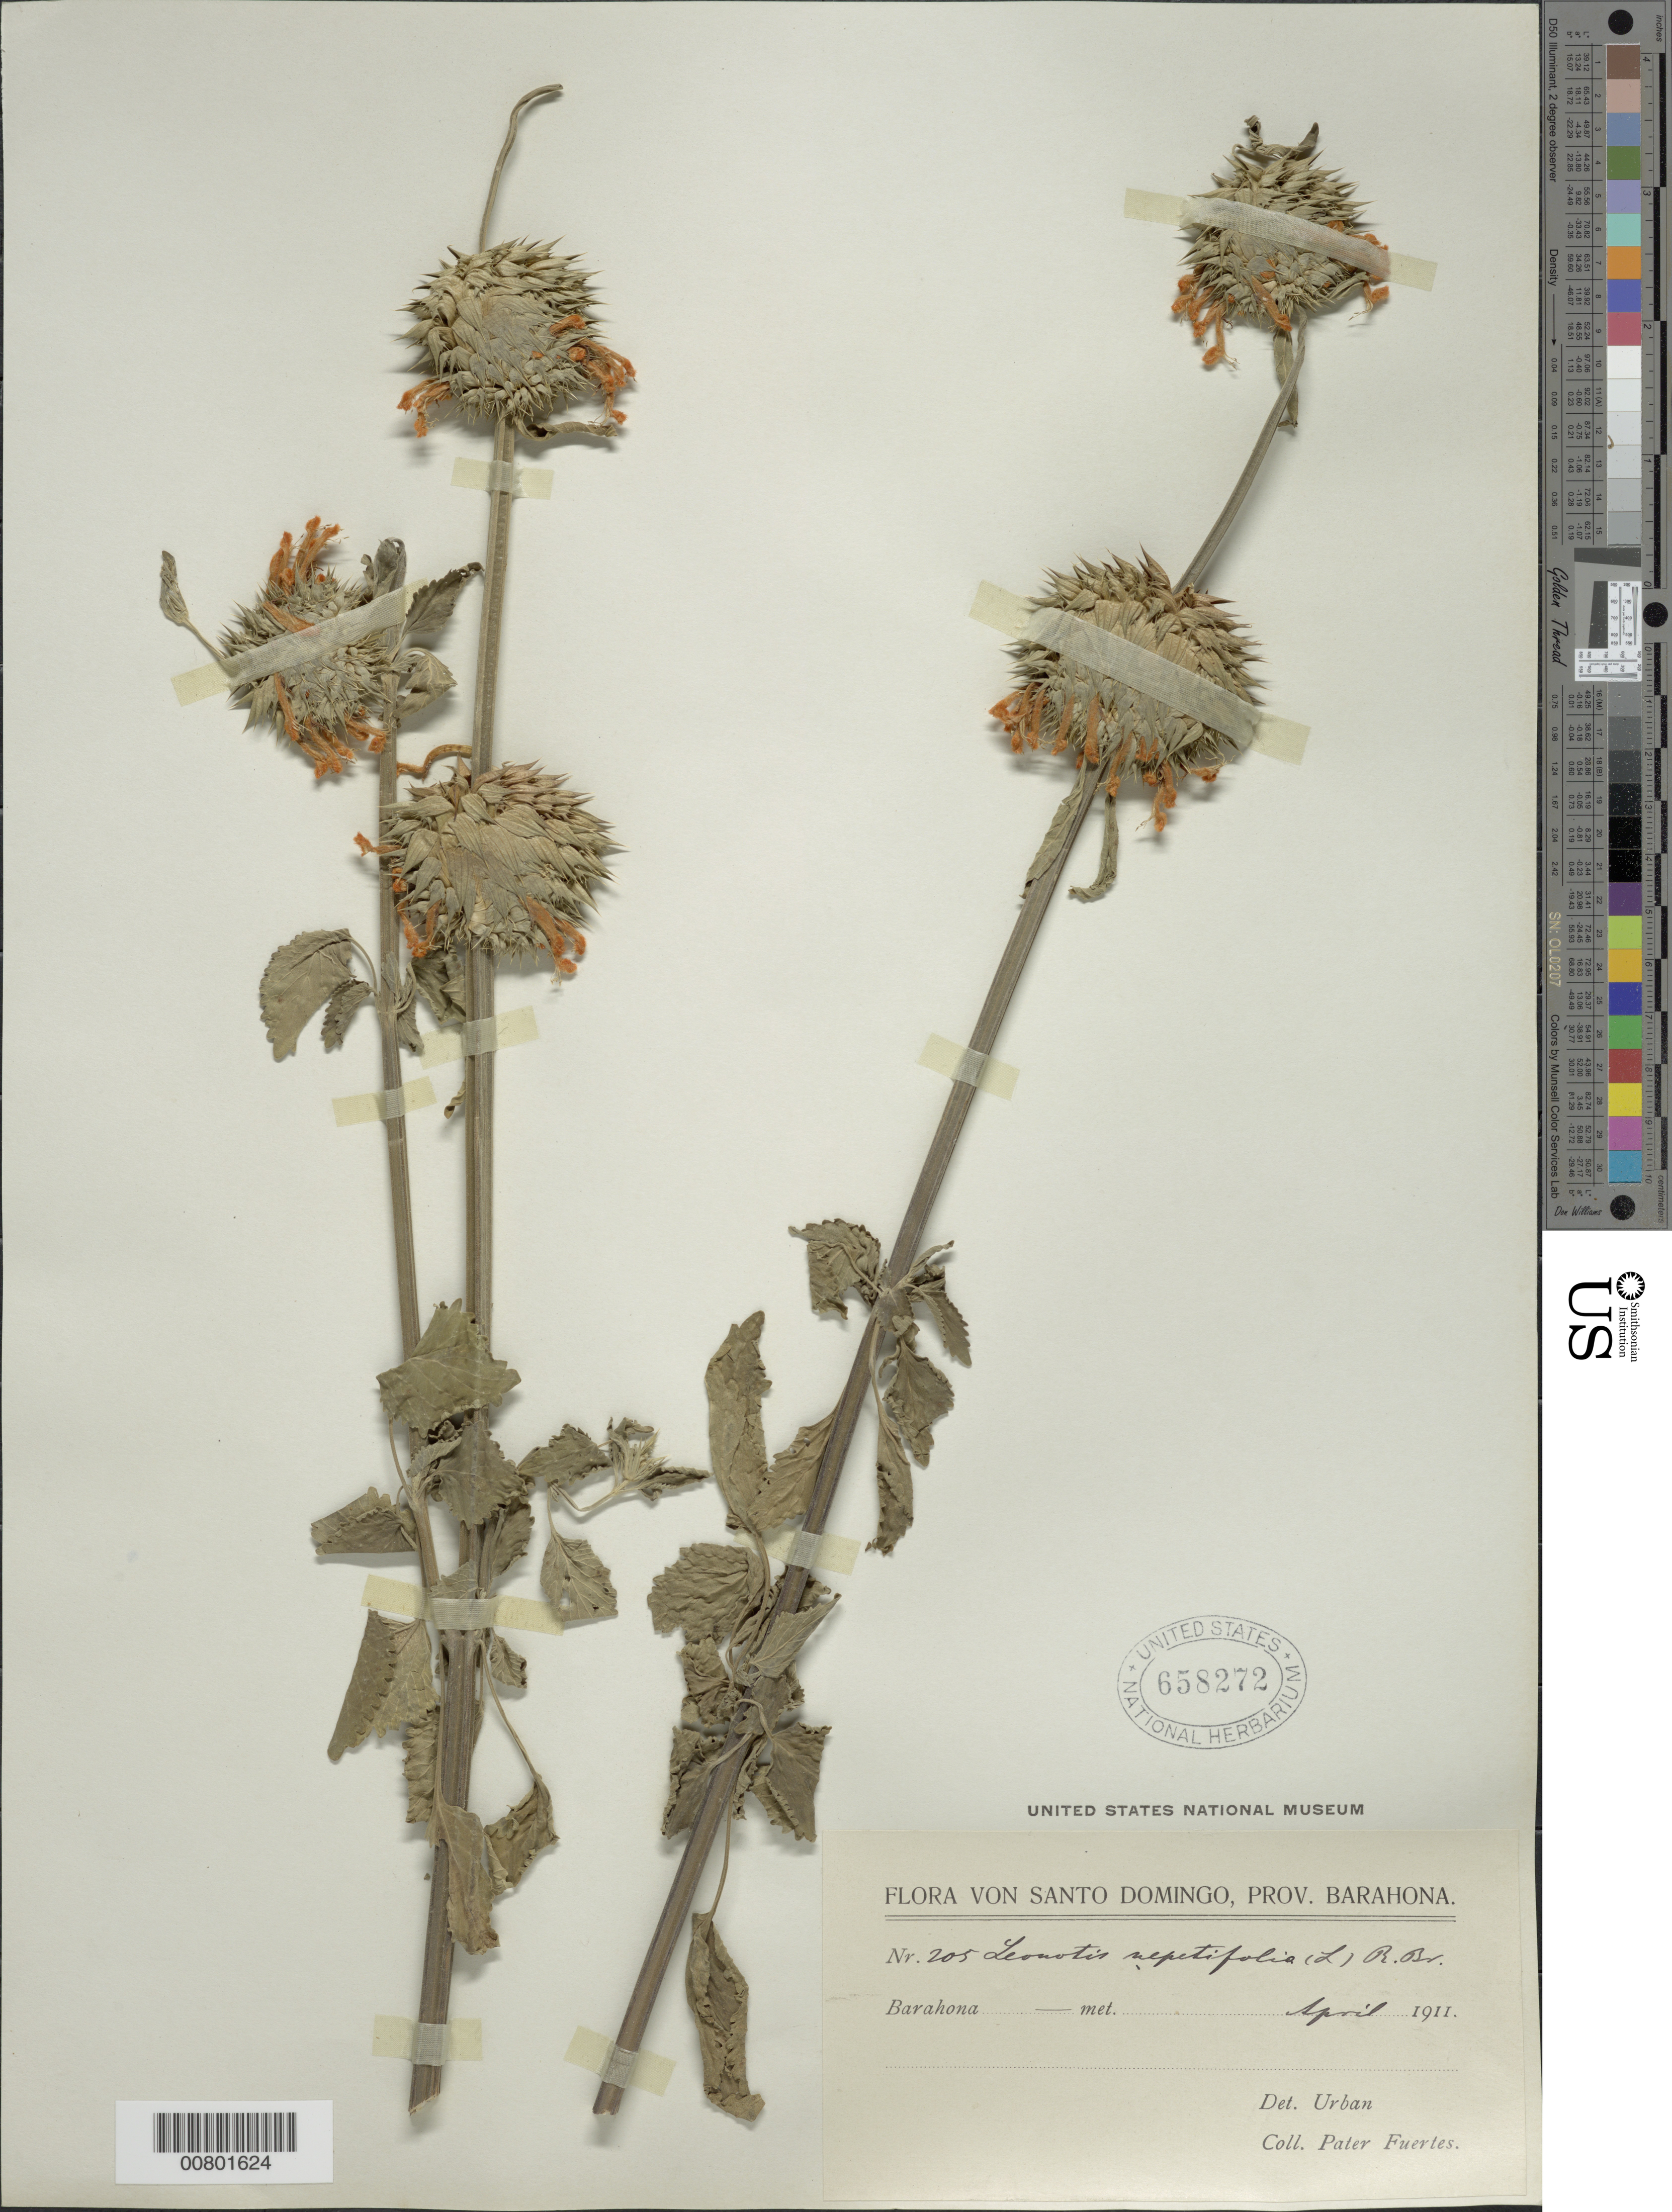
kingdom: Plantae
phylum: Tracheophyta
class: Magnoliopsida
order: Lamiales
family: Lamiaceae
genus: Leonotis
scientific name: Leonotis nepetifolia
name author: (L.) R. Br.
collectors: M. D. Fuertes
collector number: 205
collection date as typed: Apr 1911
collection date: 1911-04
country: Dominican Republic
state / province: Barahona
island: Hispaniola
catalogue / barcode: US 658272